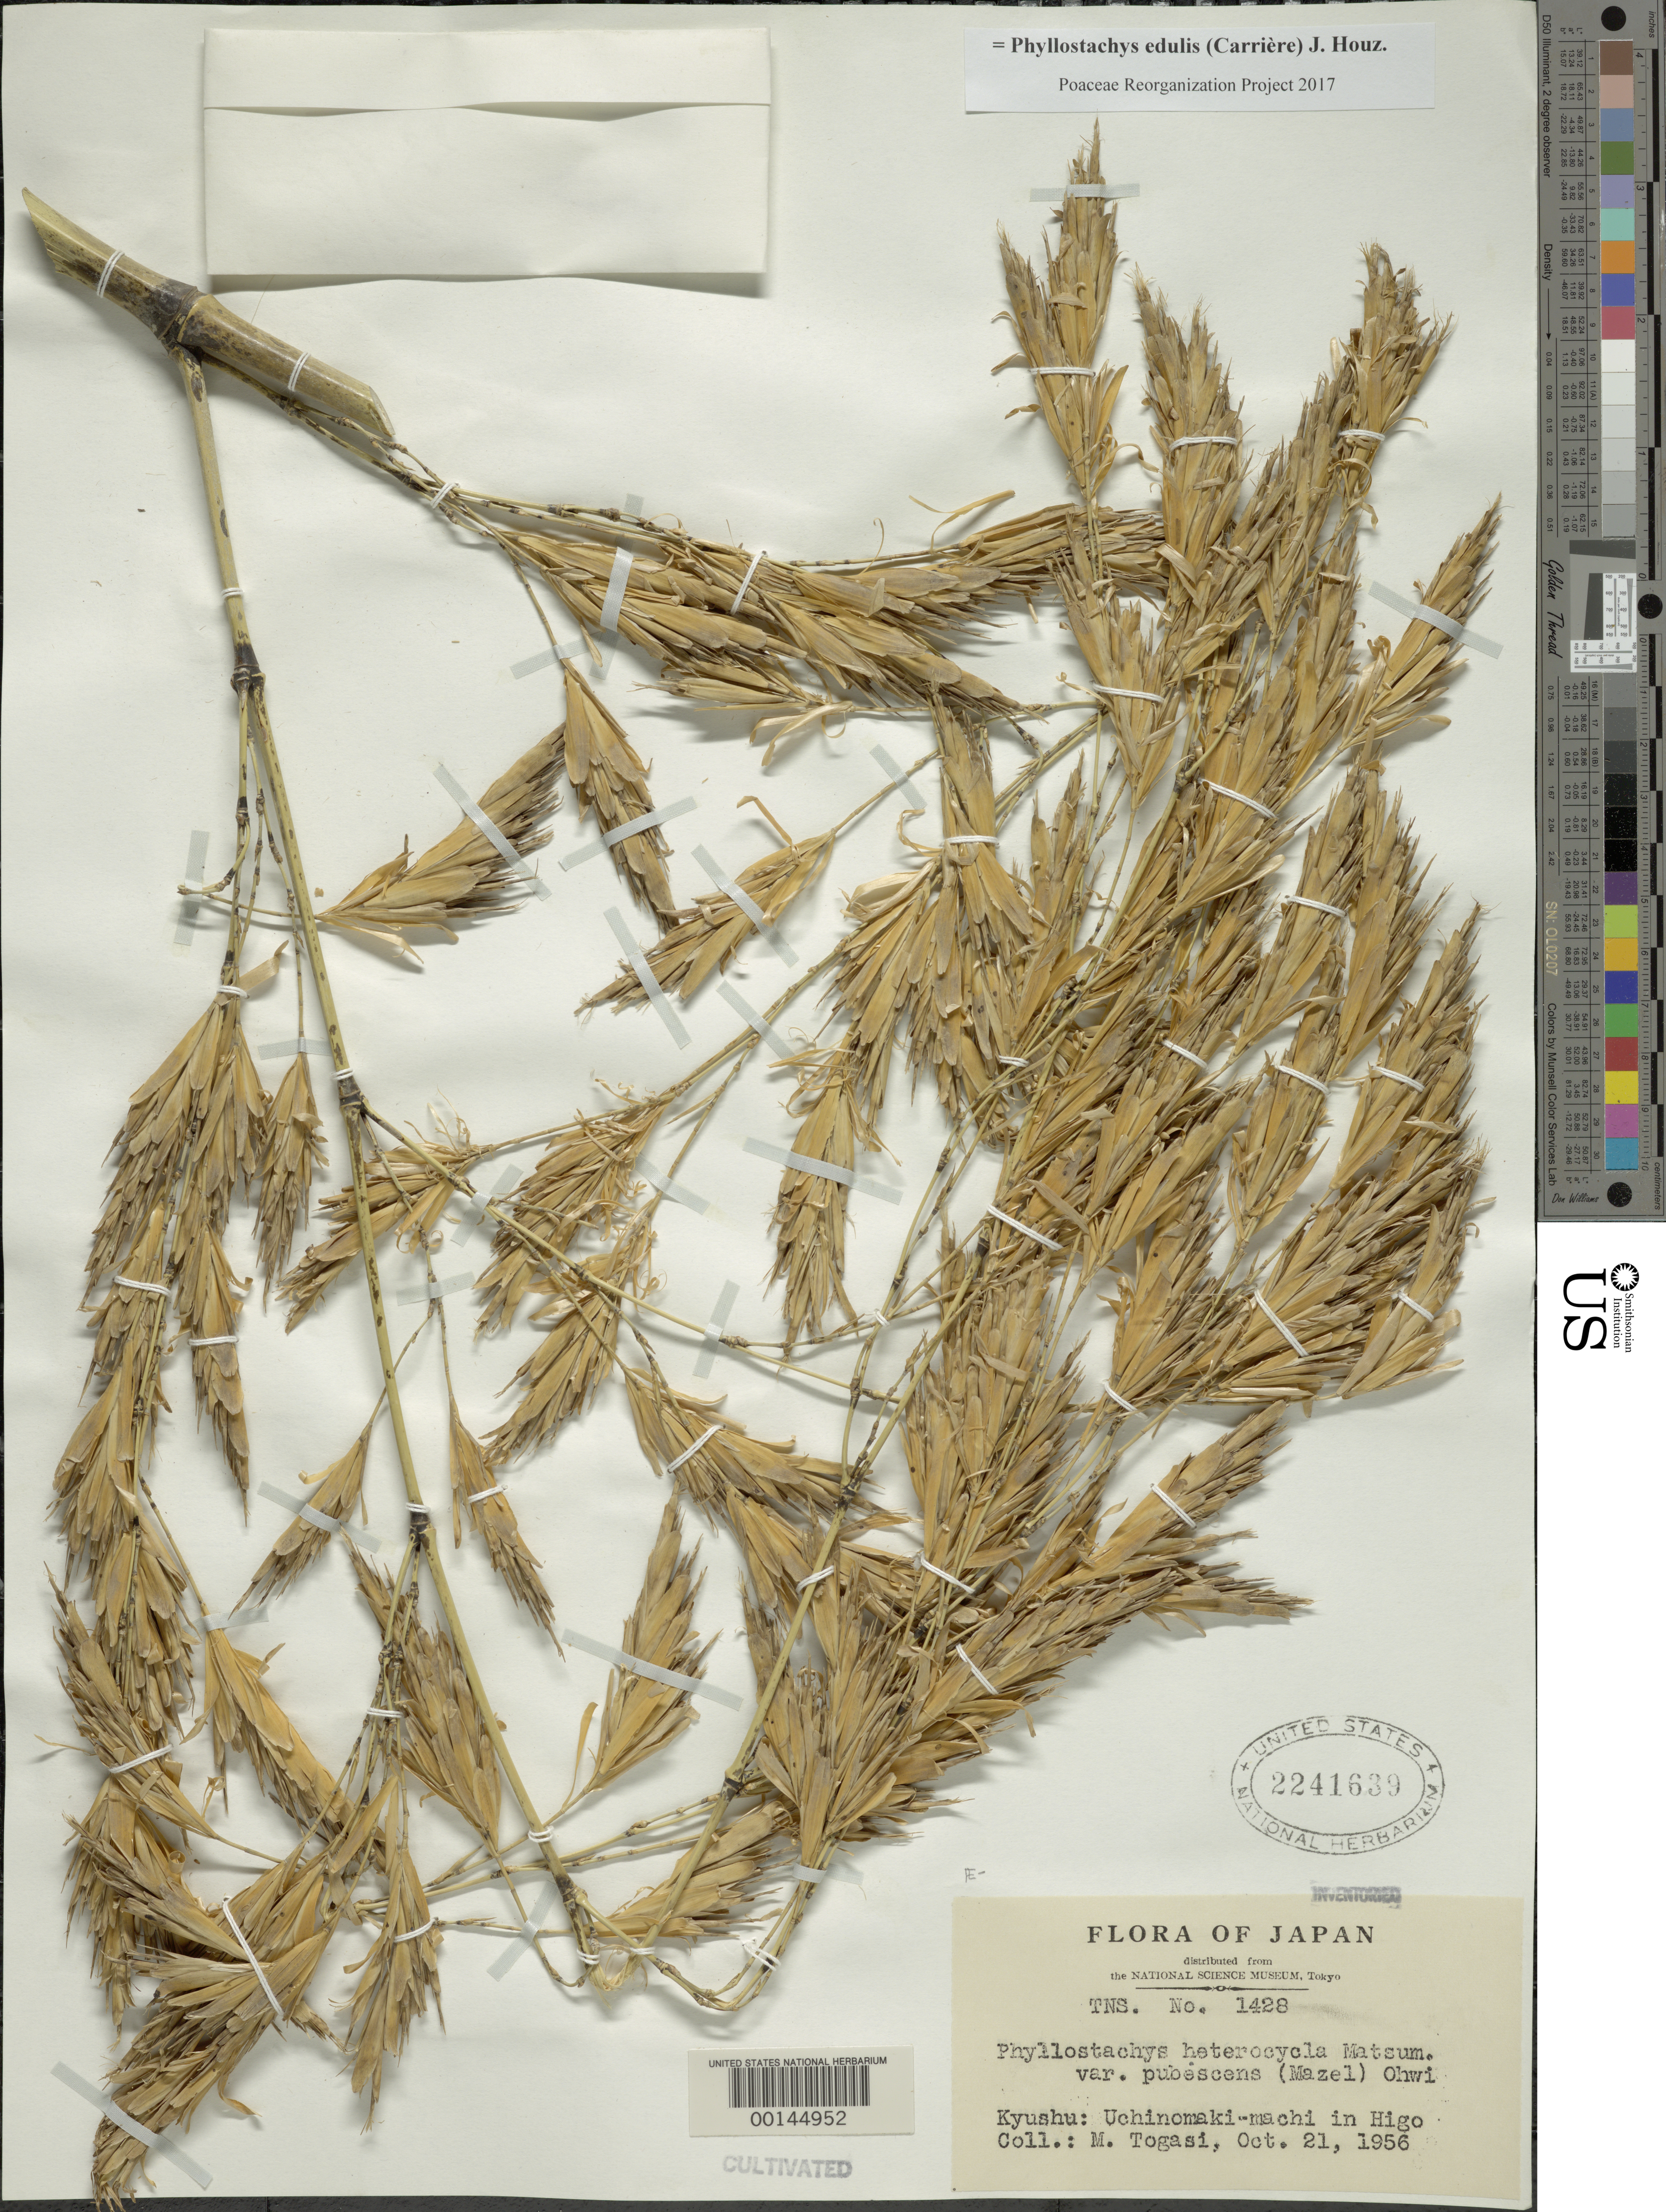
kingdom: Plantae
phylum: Tracheophyta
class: Liliopsida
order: Poales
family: Poaceae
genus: Phyllostachys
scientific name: Phyllostachys edulis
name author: (Carrière) J. Houz.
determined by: Poaceae Reorganization Project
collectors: M. Togasi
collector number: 1428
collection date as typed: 21 Oct 1956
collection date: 1956-10-21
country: Japan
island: Kyushu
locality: Higo, uchinomaki-machi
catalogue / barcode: US 2241639